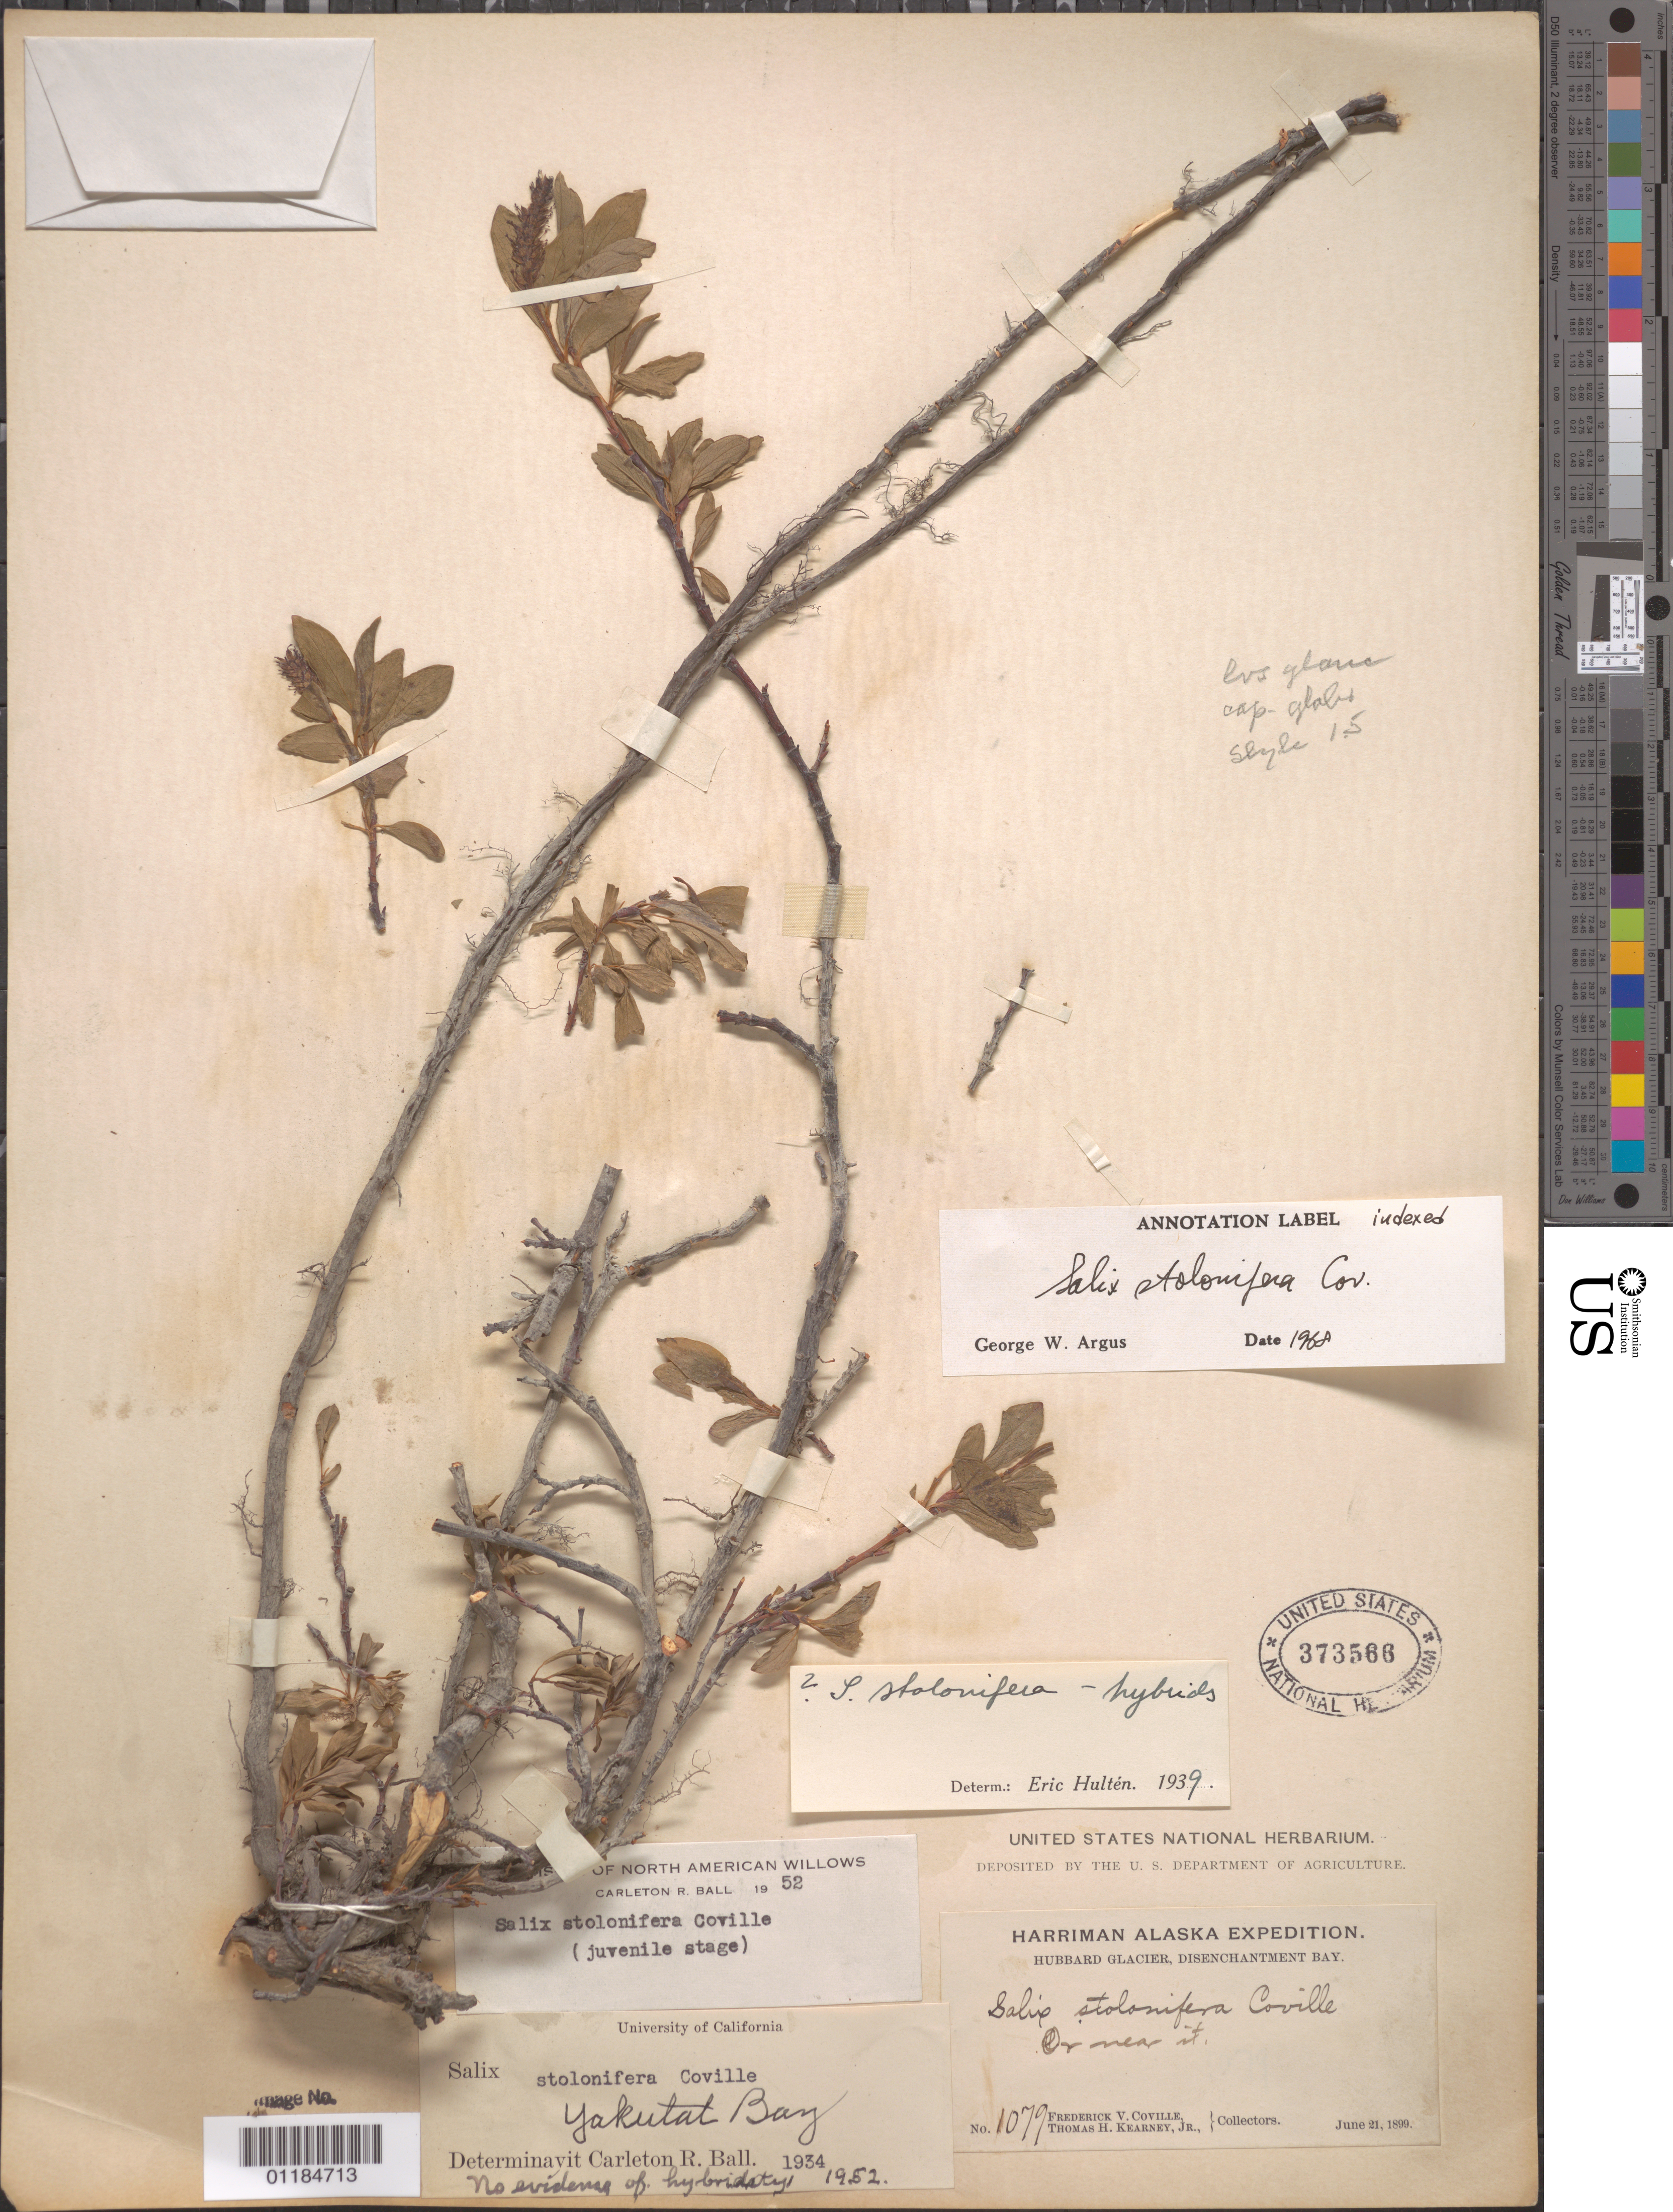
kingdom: Plantae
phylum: Tracheophyta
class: Magnoliopsida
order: Malpighiales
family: Salicaceae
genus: Salix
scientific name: Salix stolonifera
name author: Coville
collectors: F. V. Coville & T. H. Kearney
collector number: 1079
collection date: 1899-06-21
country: United States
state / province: Alaska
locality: Hubbard Glacier, Disenchantment Bay.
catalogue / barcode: US 373566